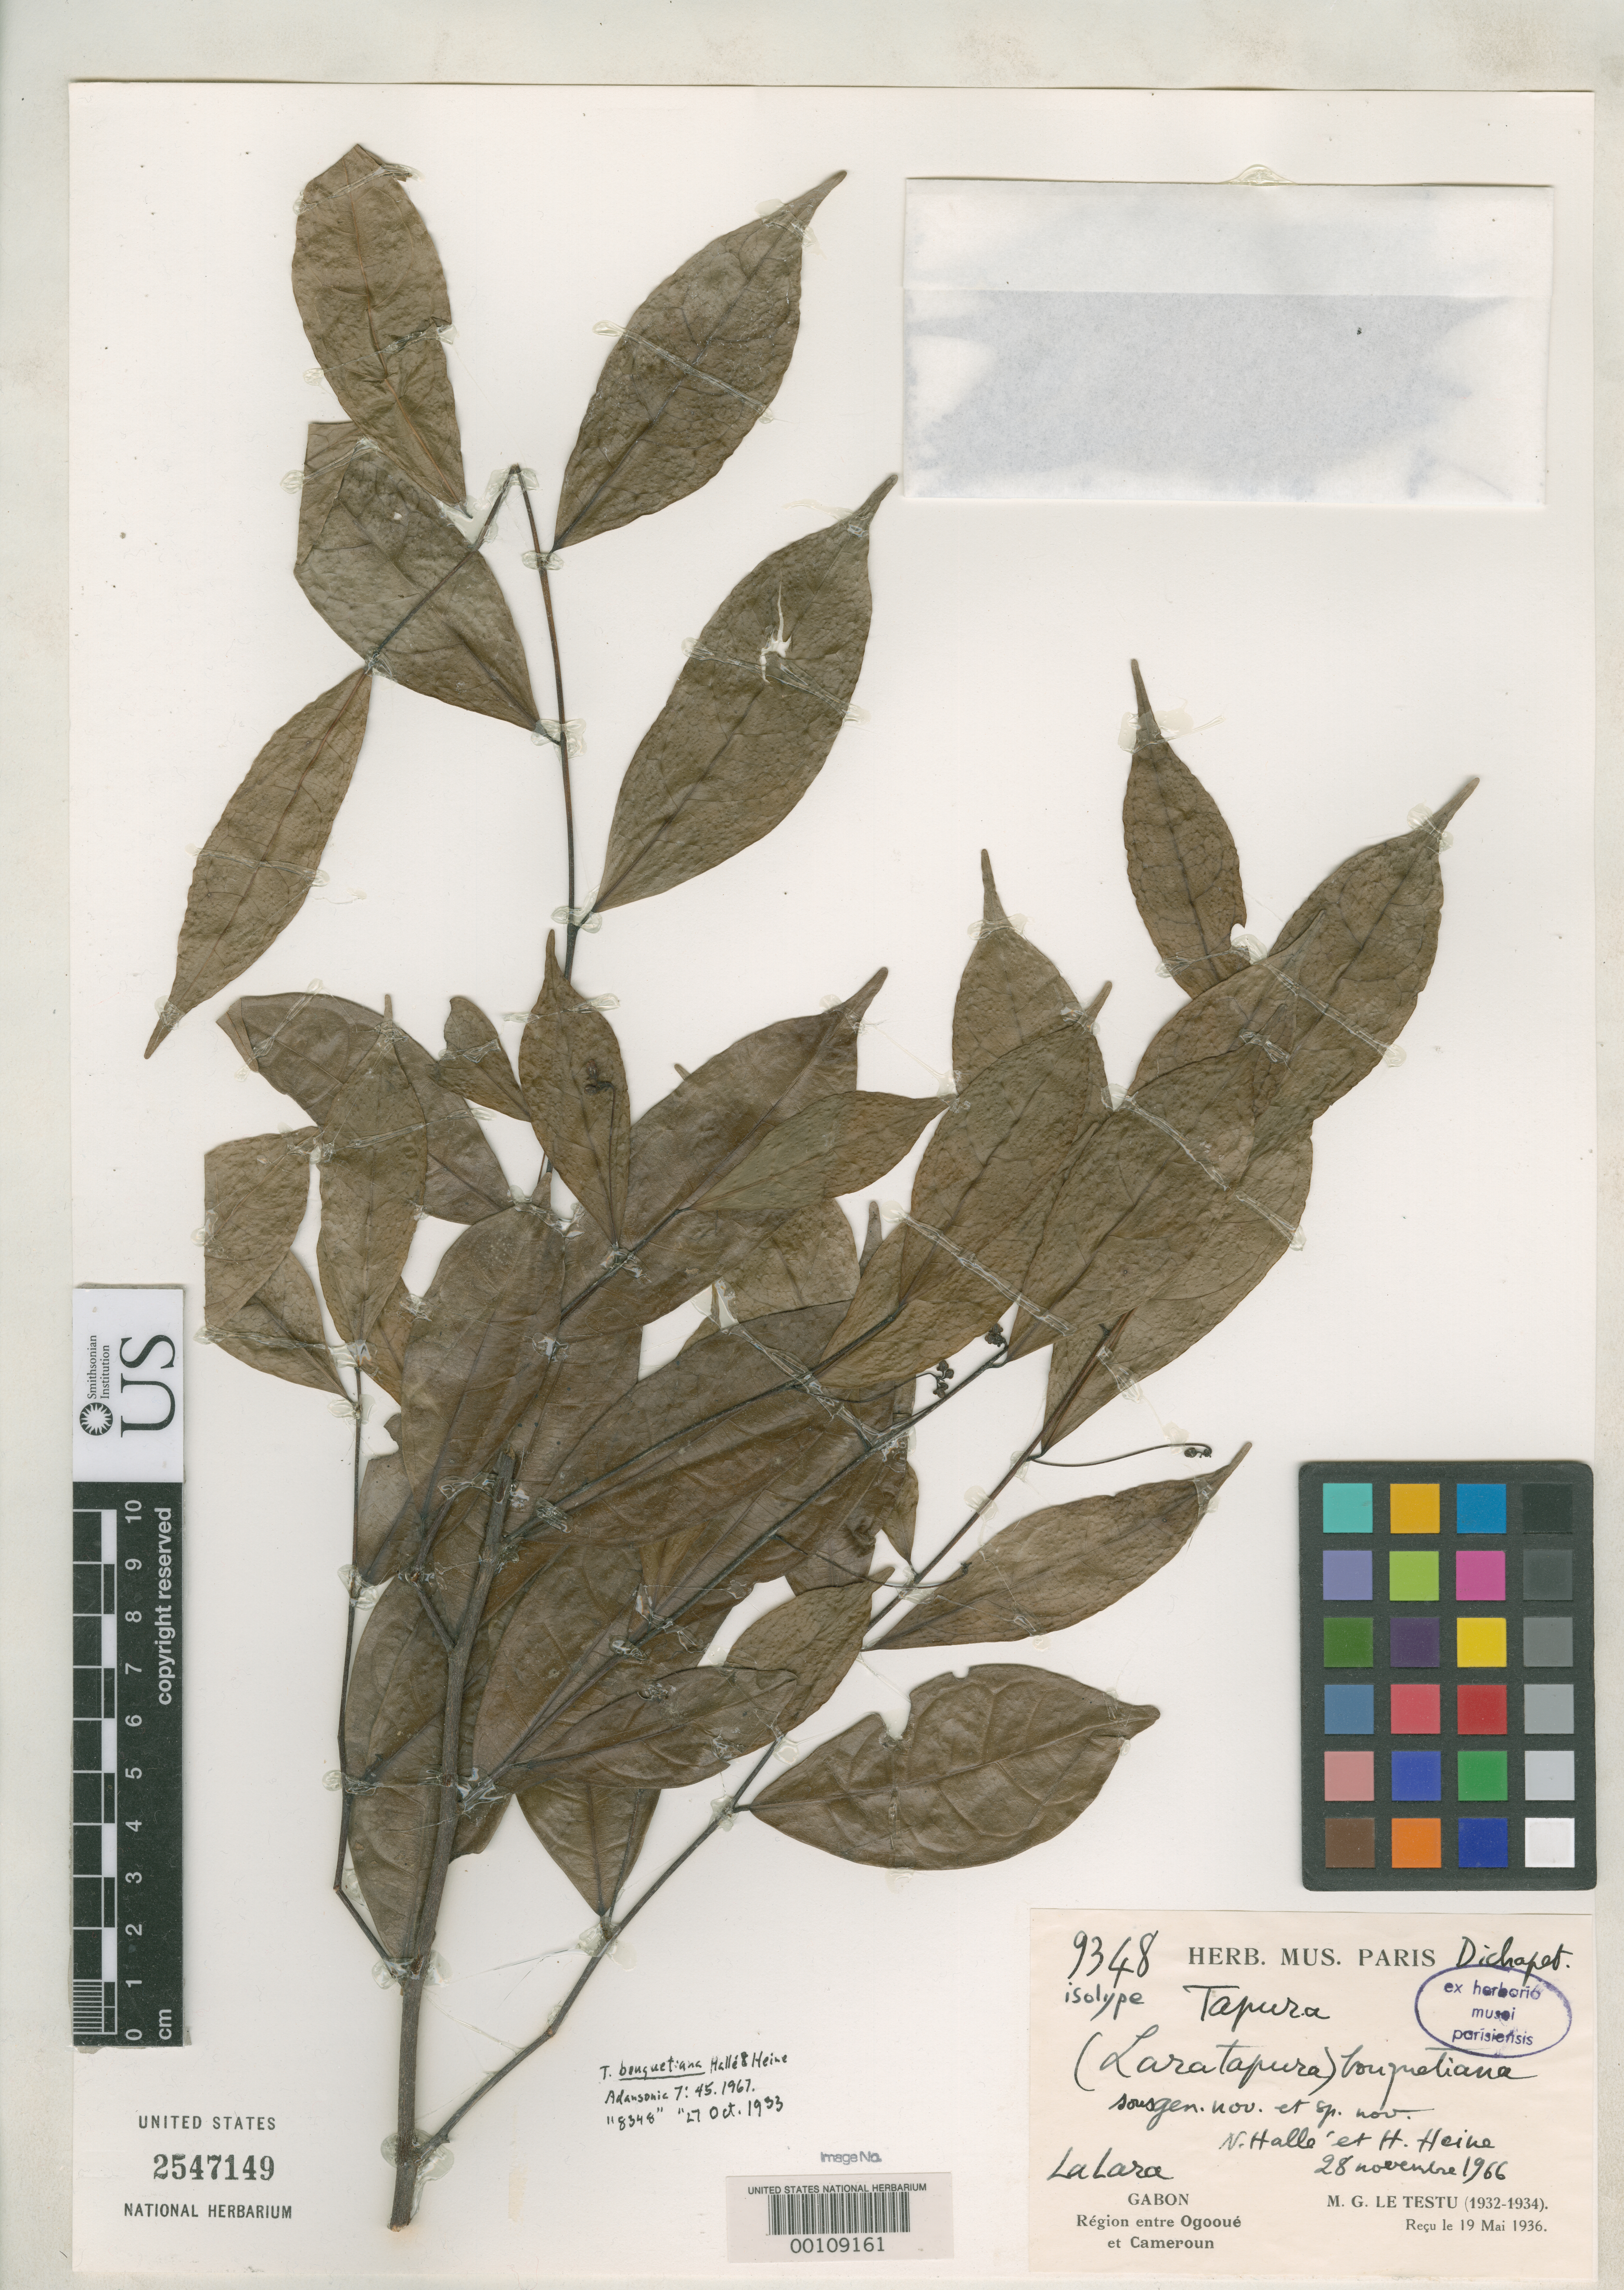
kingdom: Plantae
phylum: Tracheophyta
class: Magnoliopsida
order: Malpighiales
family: Dichapetalaceae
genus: Tapura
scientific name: Tapura bouquetiana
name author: N. Hallé & Heine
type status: Isotype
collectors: G. Le Testu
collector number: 9348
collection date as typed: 27 Oct 1933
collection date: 1933-10-27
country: Gabon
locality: Labara region between Ogooue and Cameroon.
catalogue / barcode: US 2547149